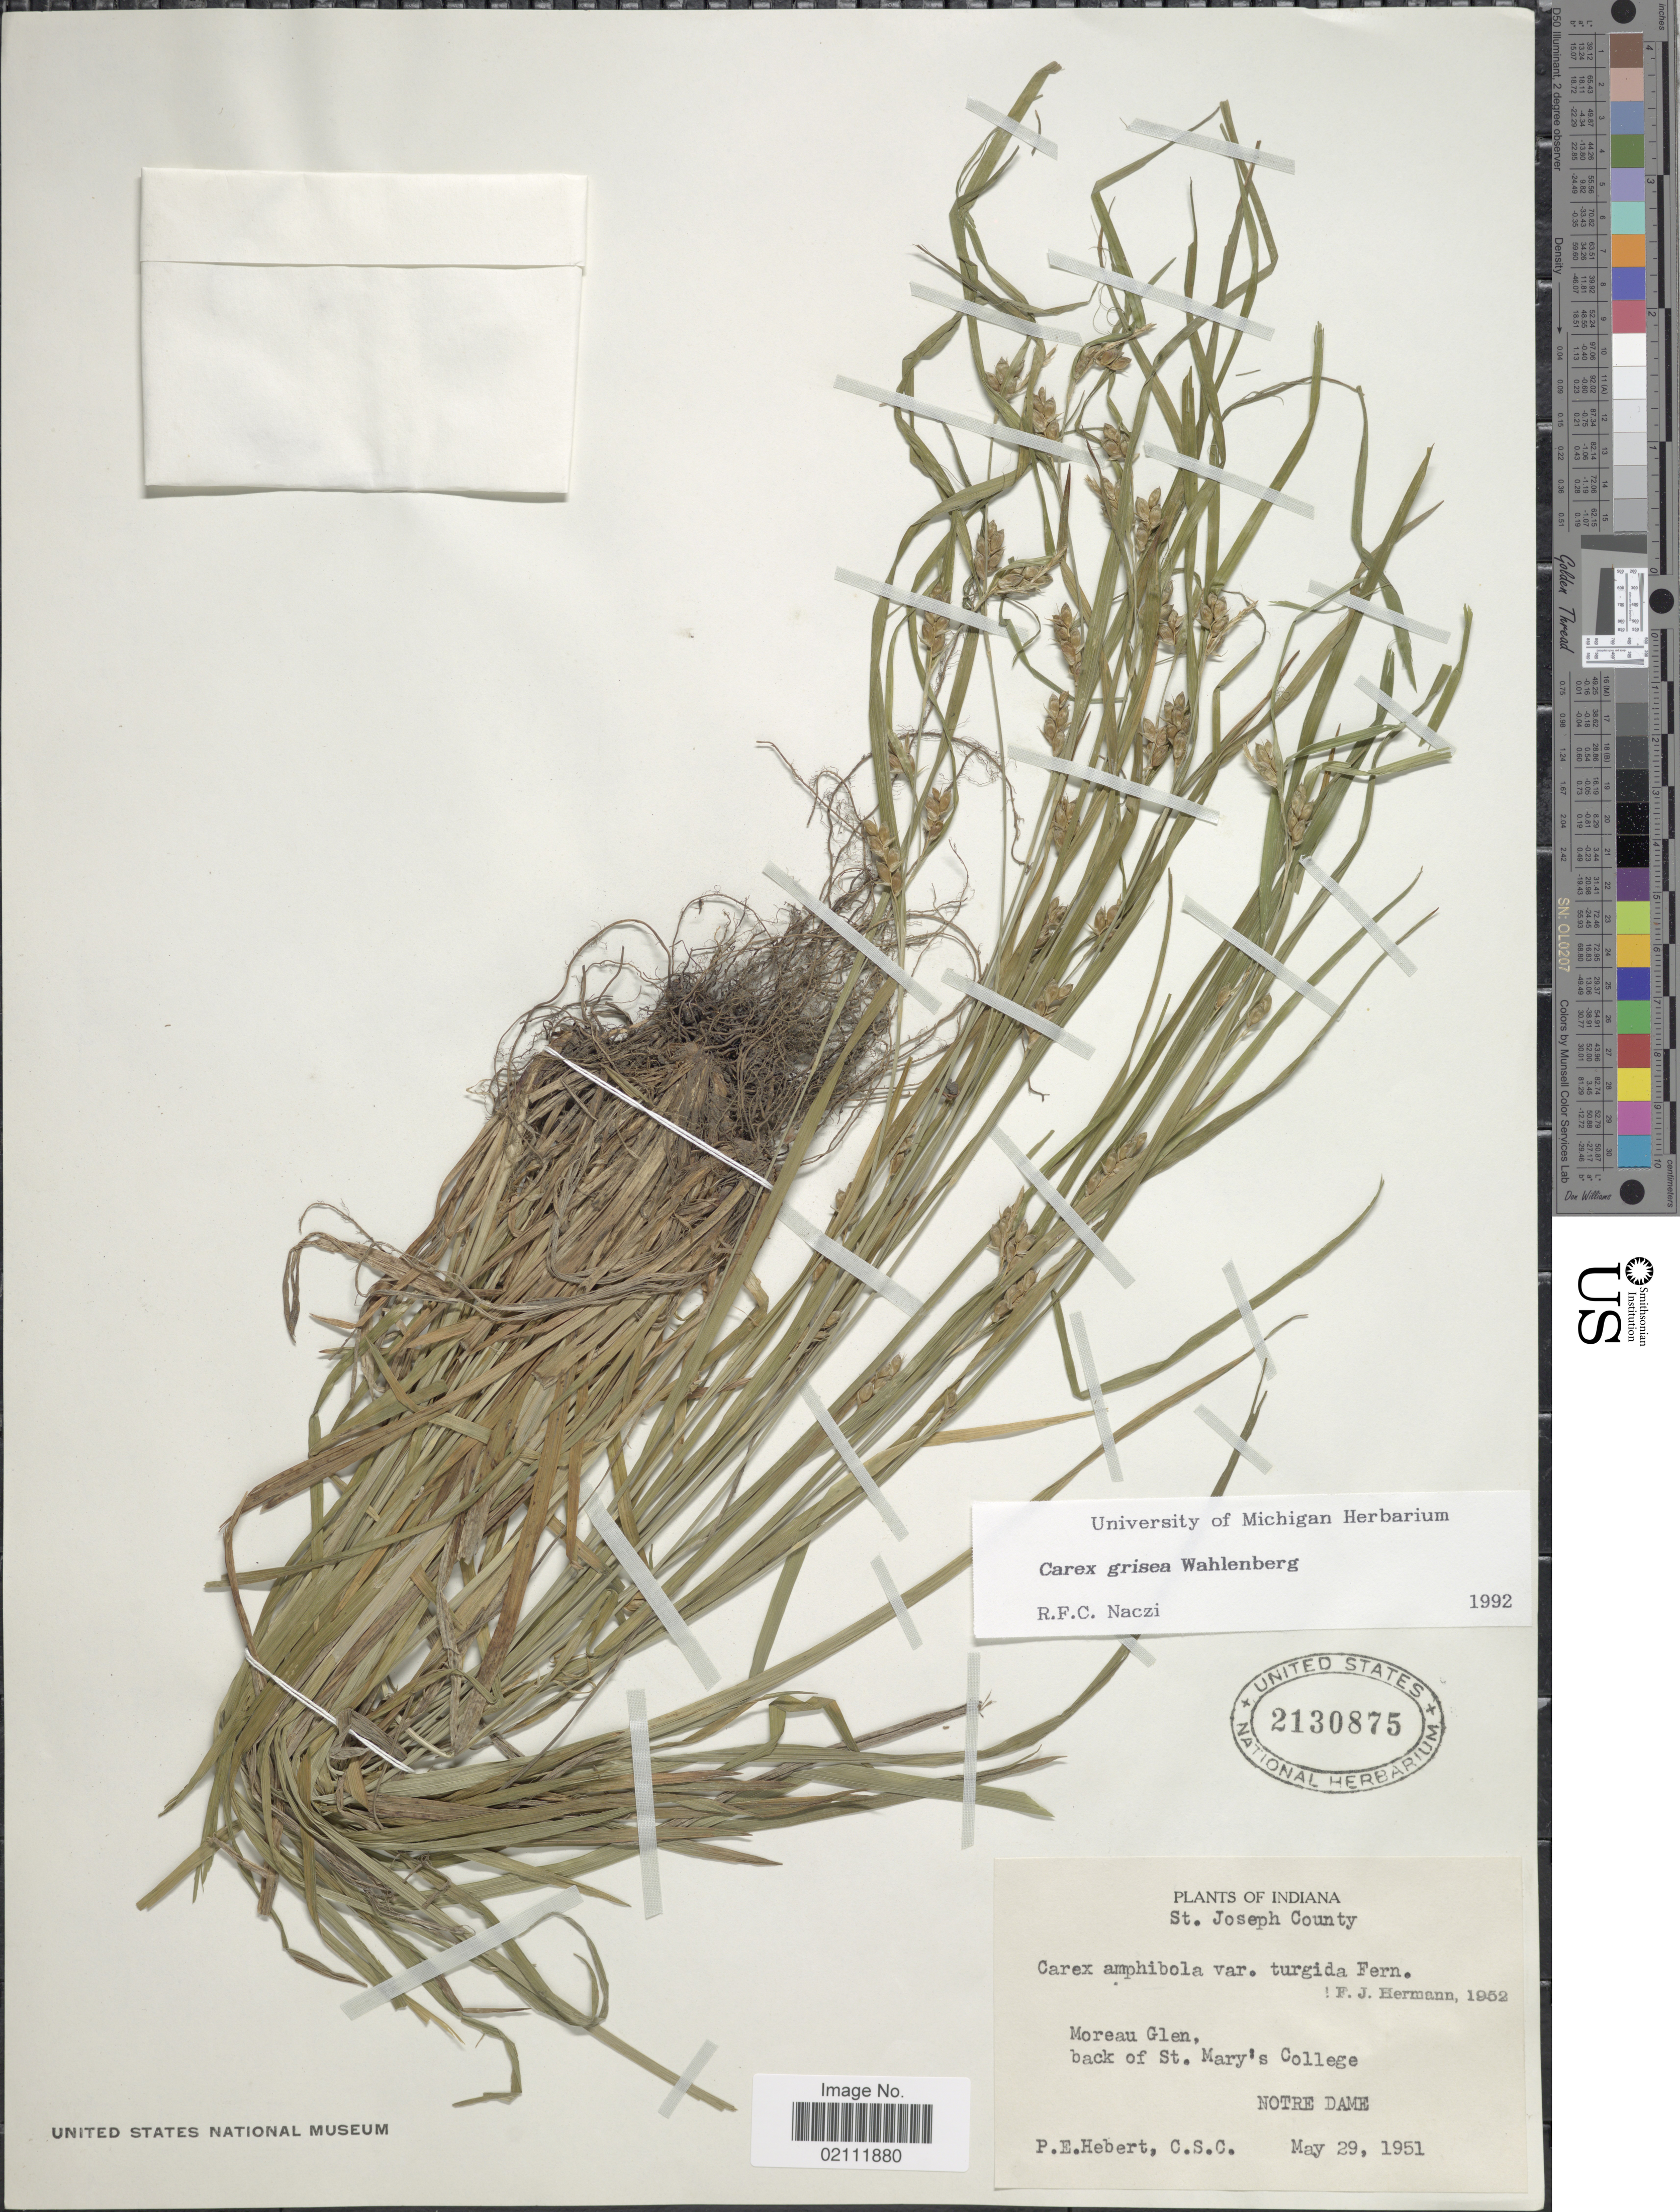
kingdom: Plantae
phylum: Tracheophyta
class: Liliopsida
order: Poales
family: Cyperaceae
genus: Carex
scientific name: Carex grisea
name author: Wahlenb.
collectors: P. Hebert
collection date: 1951-05-29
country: United States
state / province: Indiana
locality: St. Joseph County. Moreau Glen, back of St. Mary's College. Notre Dame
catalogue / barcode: US 2130875